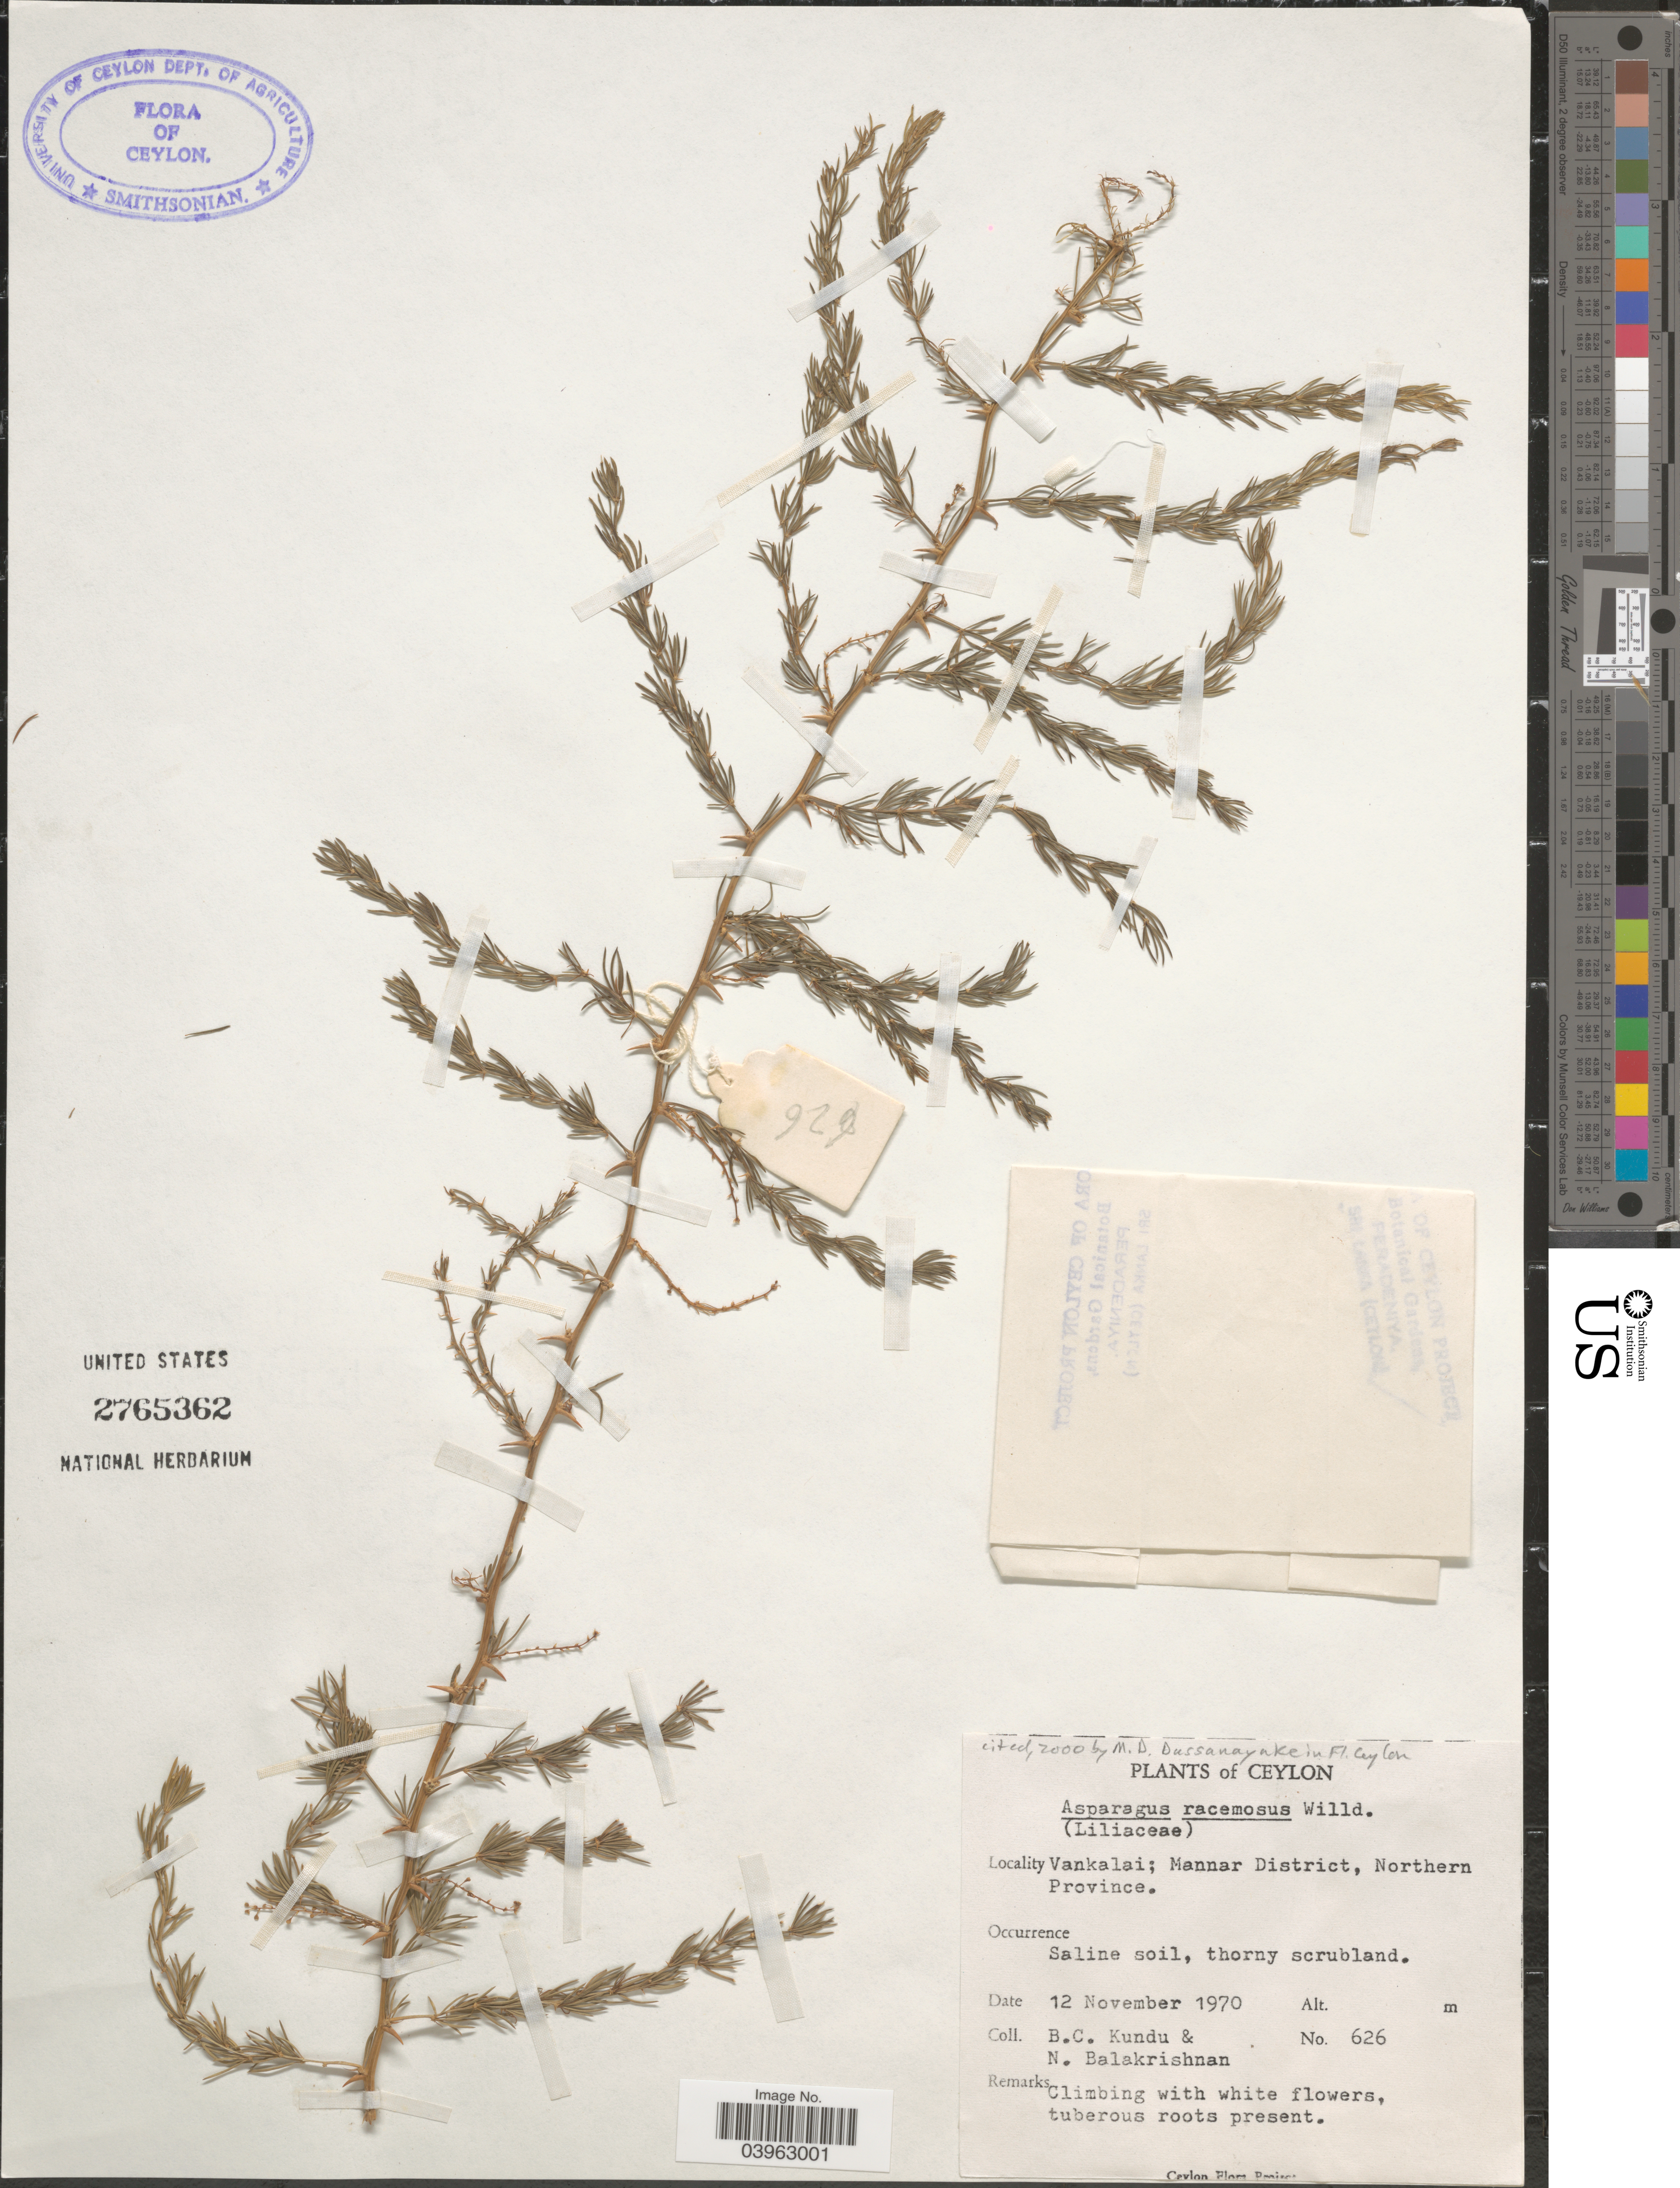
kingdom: Plantae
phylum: Tracheophyta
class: Liliopsida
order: Asparagales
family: Asparagaceae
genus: Asparagus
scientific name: Asparagus racemosus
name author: Willd.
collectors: B. C. Kundu & N. Balakrishnan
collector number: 626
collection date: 1970-11-12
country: Sri Lanka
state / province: Northern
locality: Ceylon. Vankalai; Mannar District.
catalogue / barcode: US 2765362